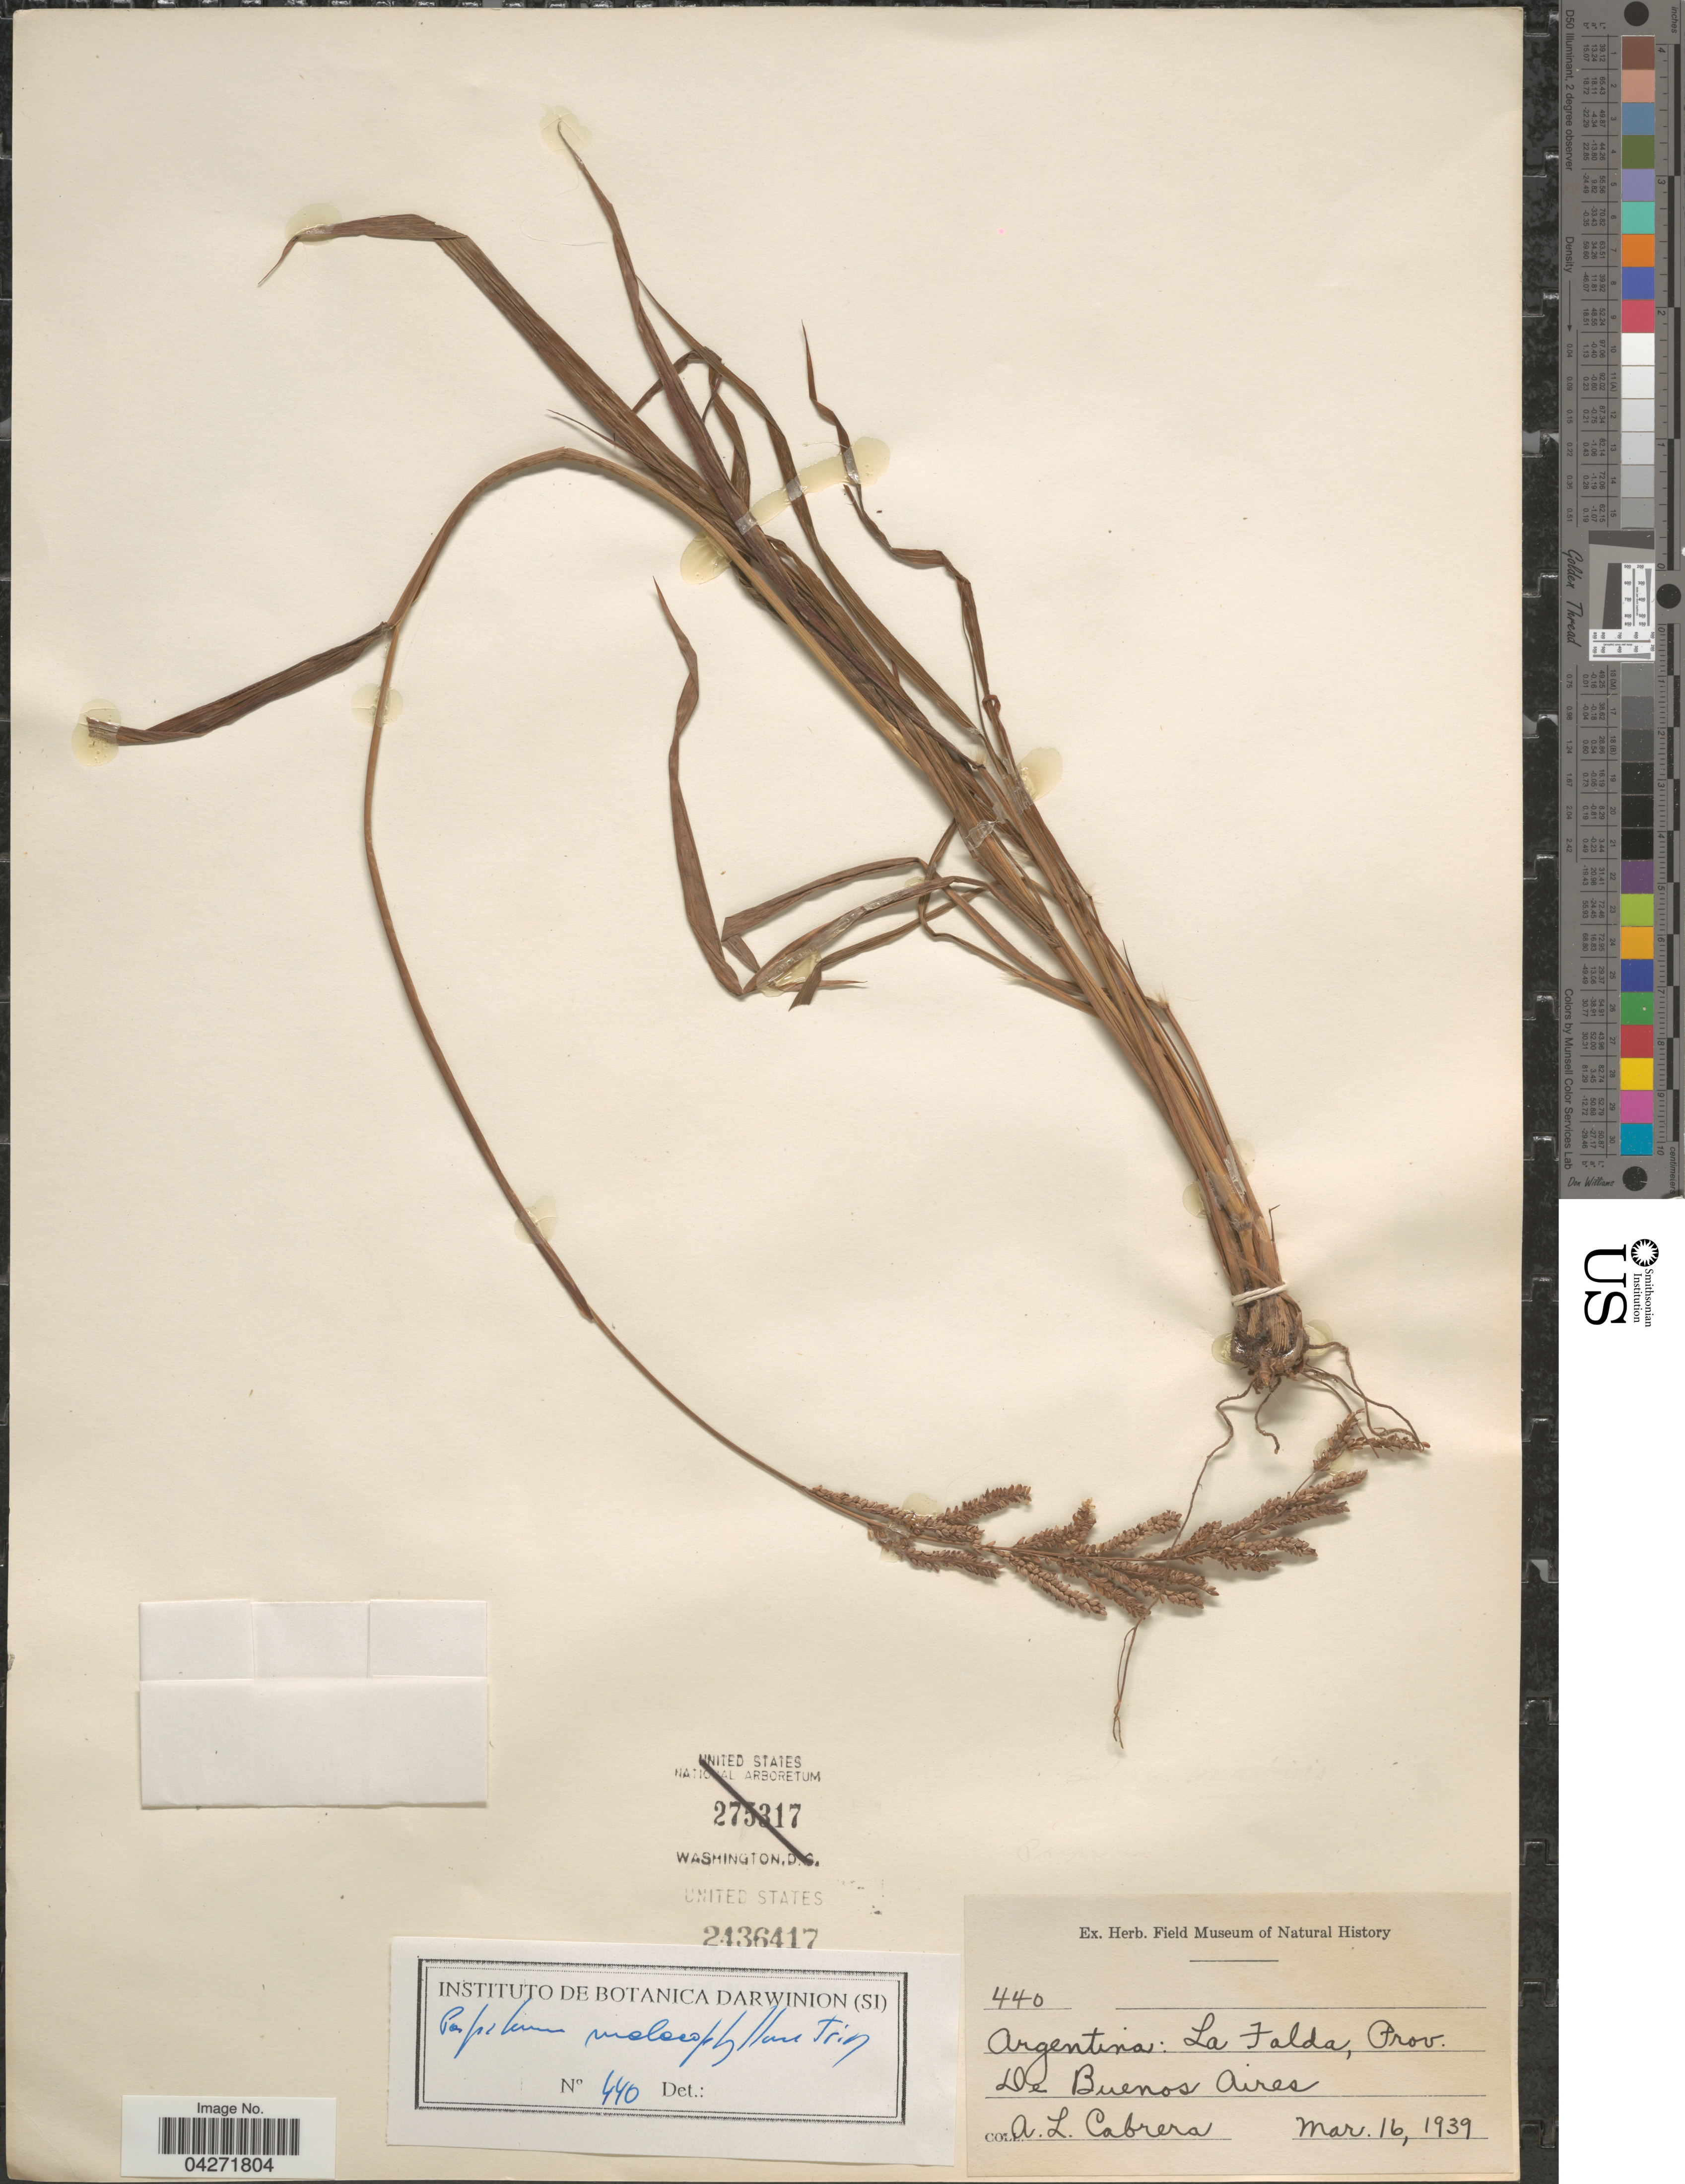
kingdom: Plantae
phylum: Tracheophyta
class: Liliopsida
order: Poales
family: Poaceae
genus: Paspalum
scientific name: Paspalum malacophyllum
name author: Trin.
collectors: A. L. Cabrera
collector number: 440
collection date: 1939-03-16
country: Argentina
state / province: Buenos Aires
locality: La Falda.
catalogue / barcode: US 2436417